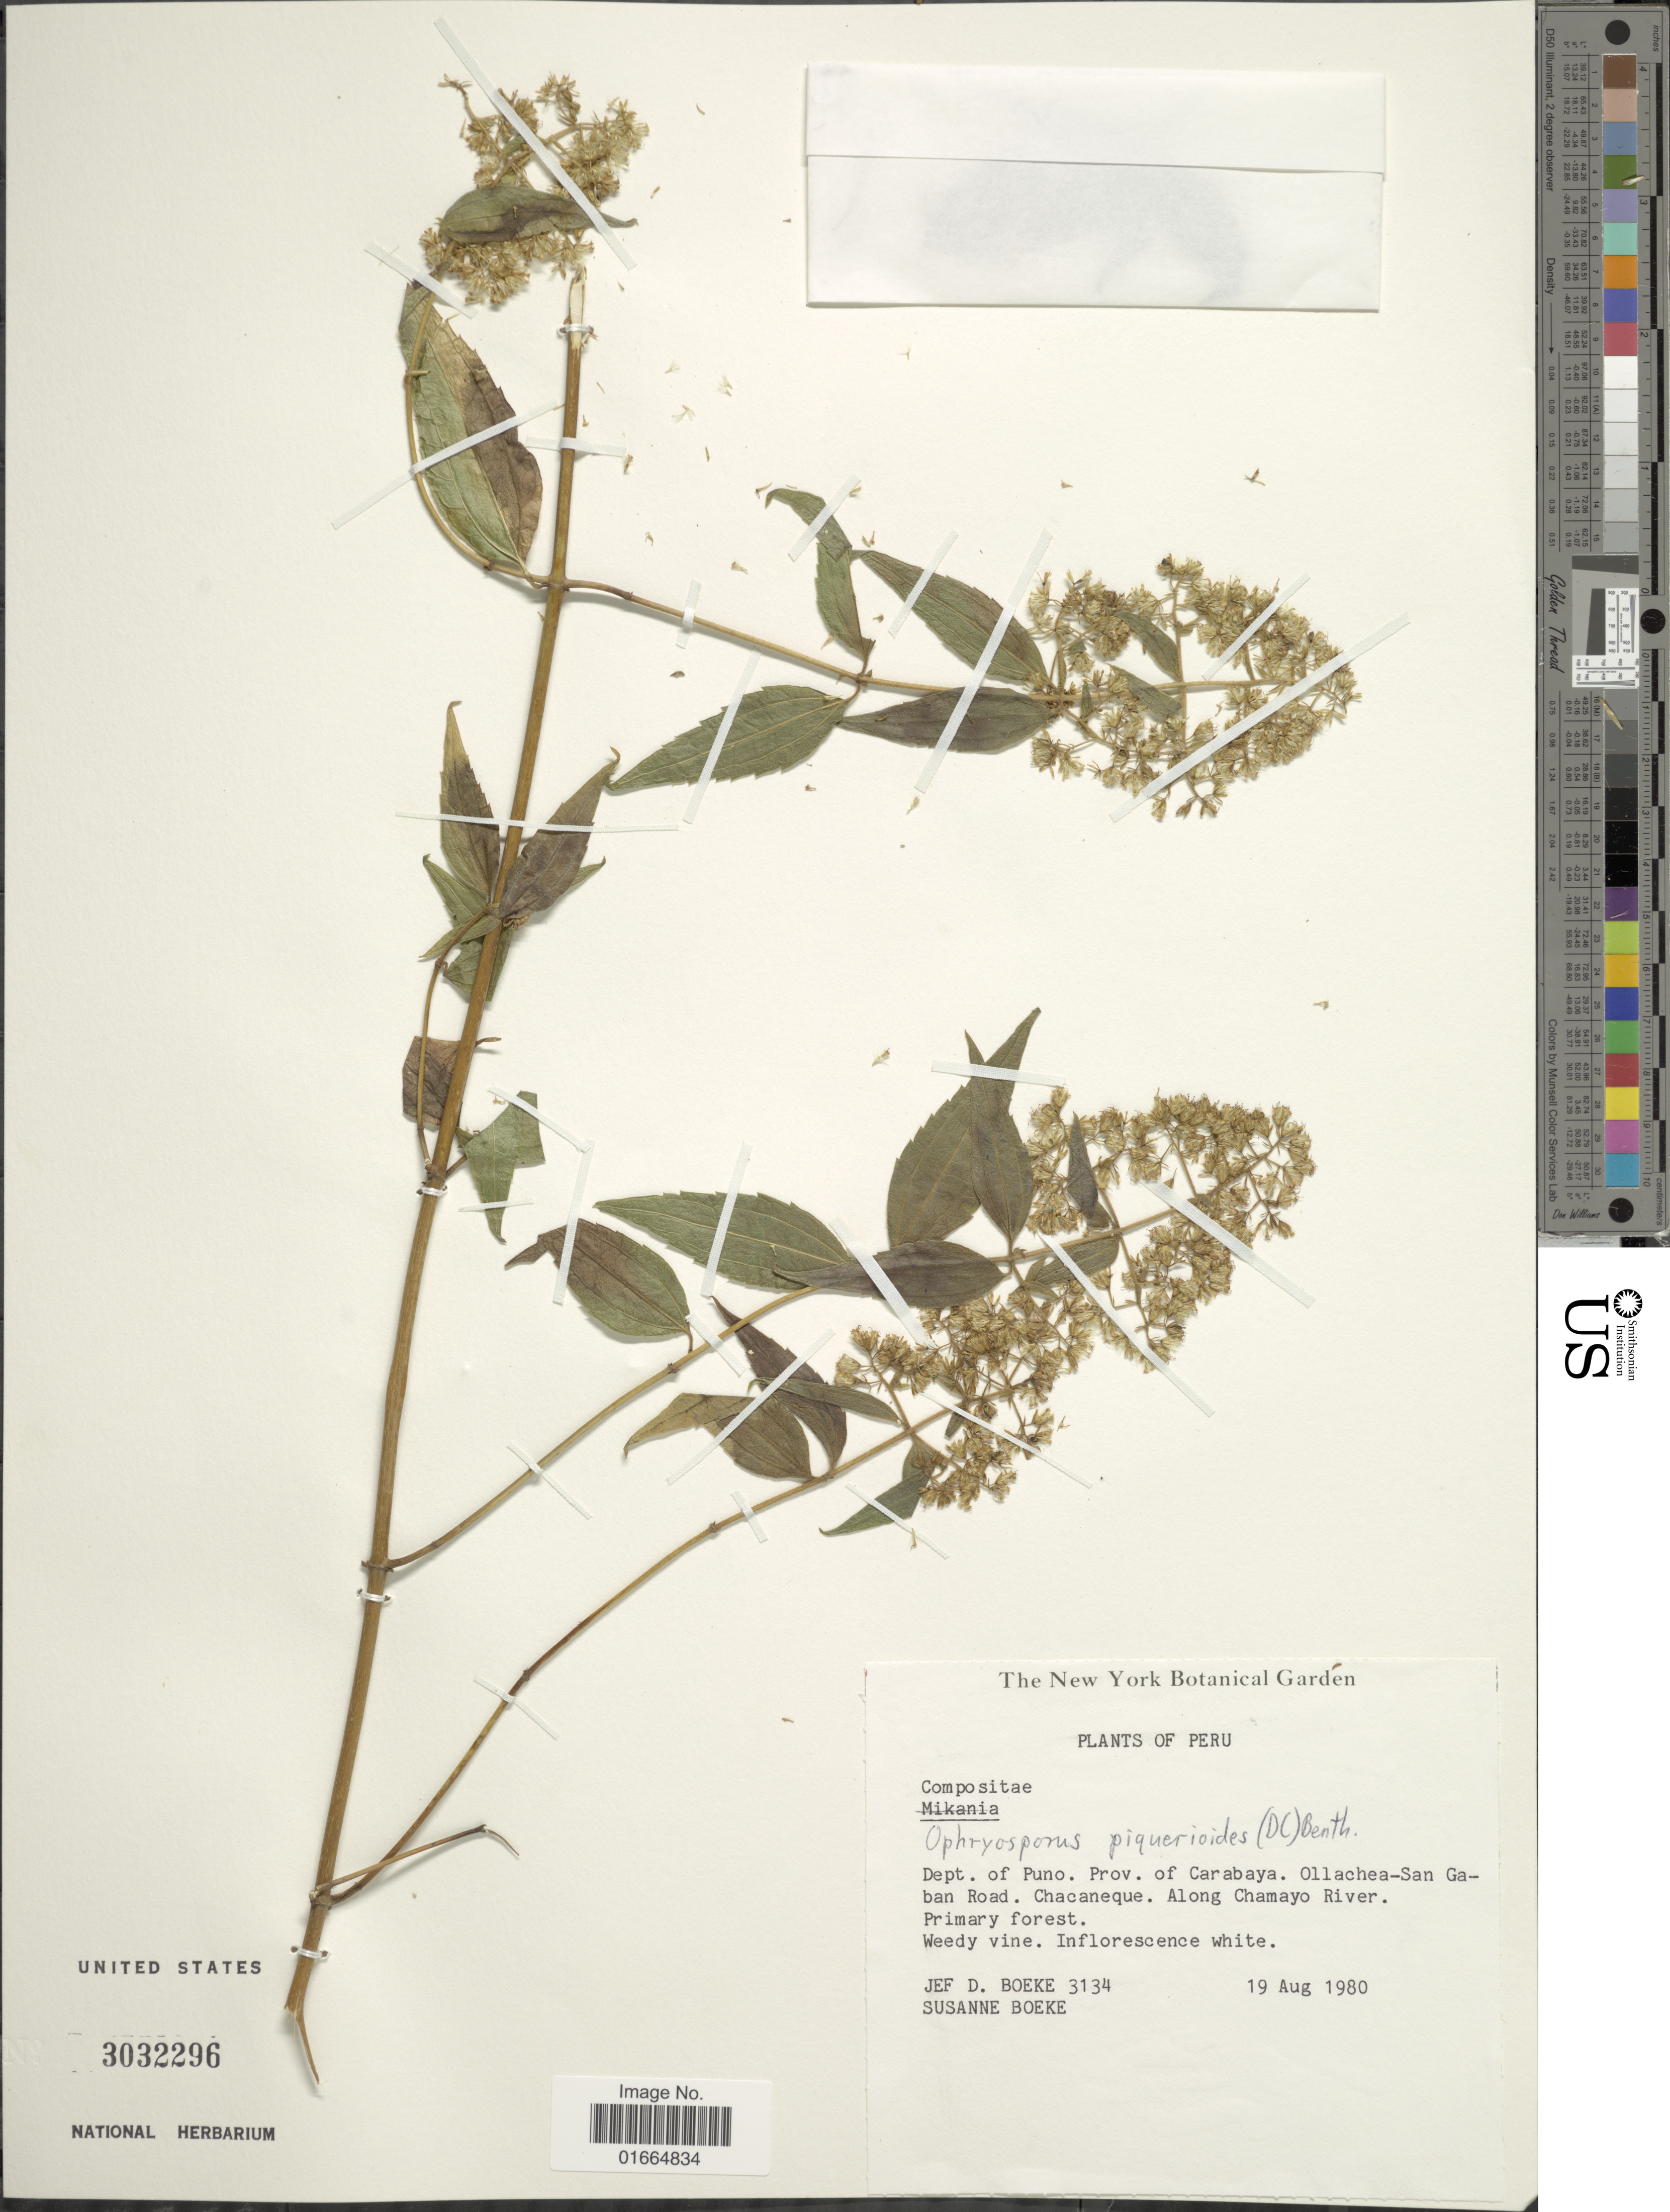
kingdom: Plantae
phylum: Tracheophyta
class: Magnoliopsida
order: Asterales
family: Asteraceae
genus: Ophryosporus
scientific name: Ophryosporus piquerioides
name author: (DC.) Benth. ex Baker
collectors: J. D. Boeke & S. Boeke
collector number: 3134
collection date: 1980-08-19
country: Peru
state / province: Puno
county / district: Carabaya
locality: Dept. of Puno. Prov. of Carabaya. Ollachea-San Gaban Road. Chacaneque. Along Chamayo River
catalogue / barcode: US 3032296